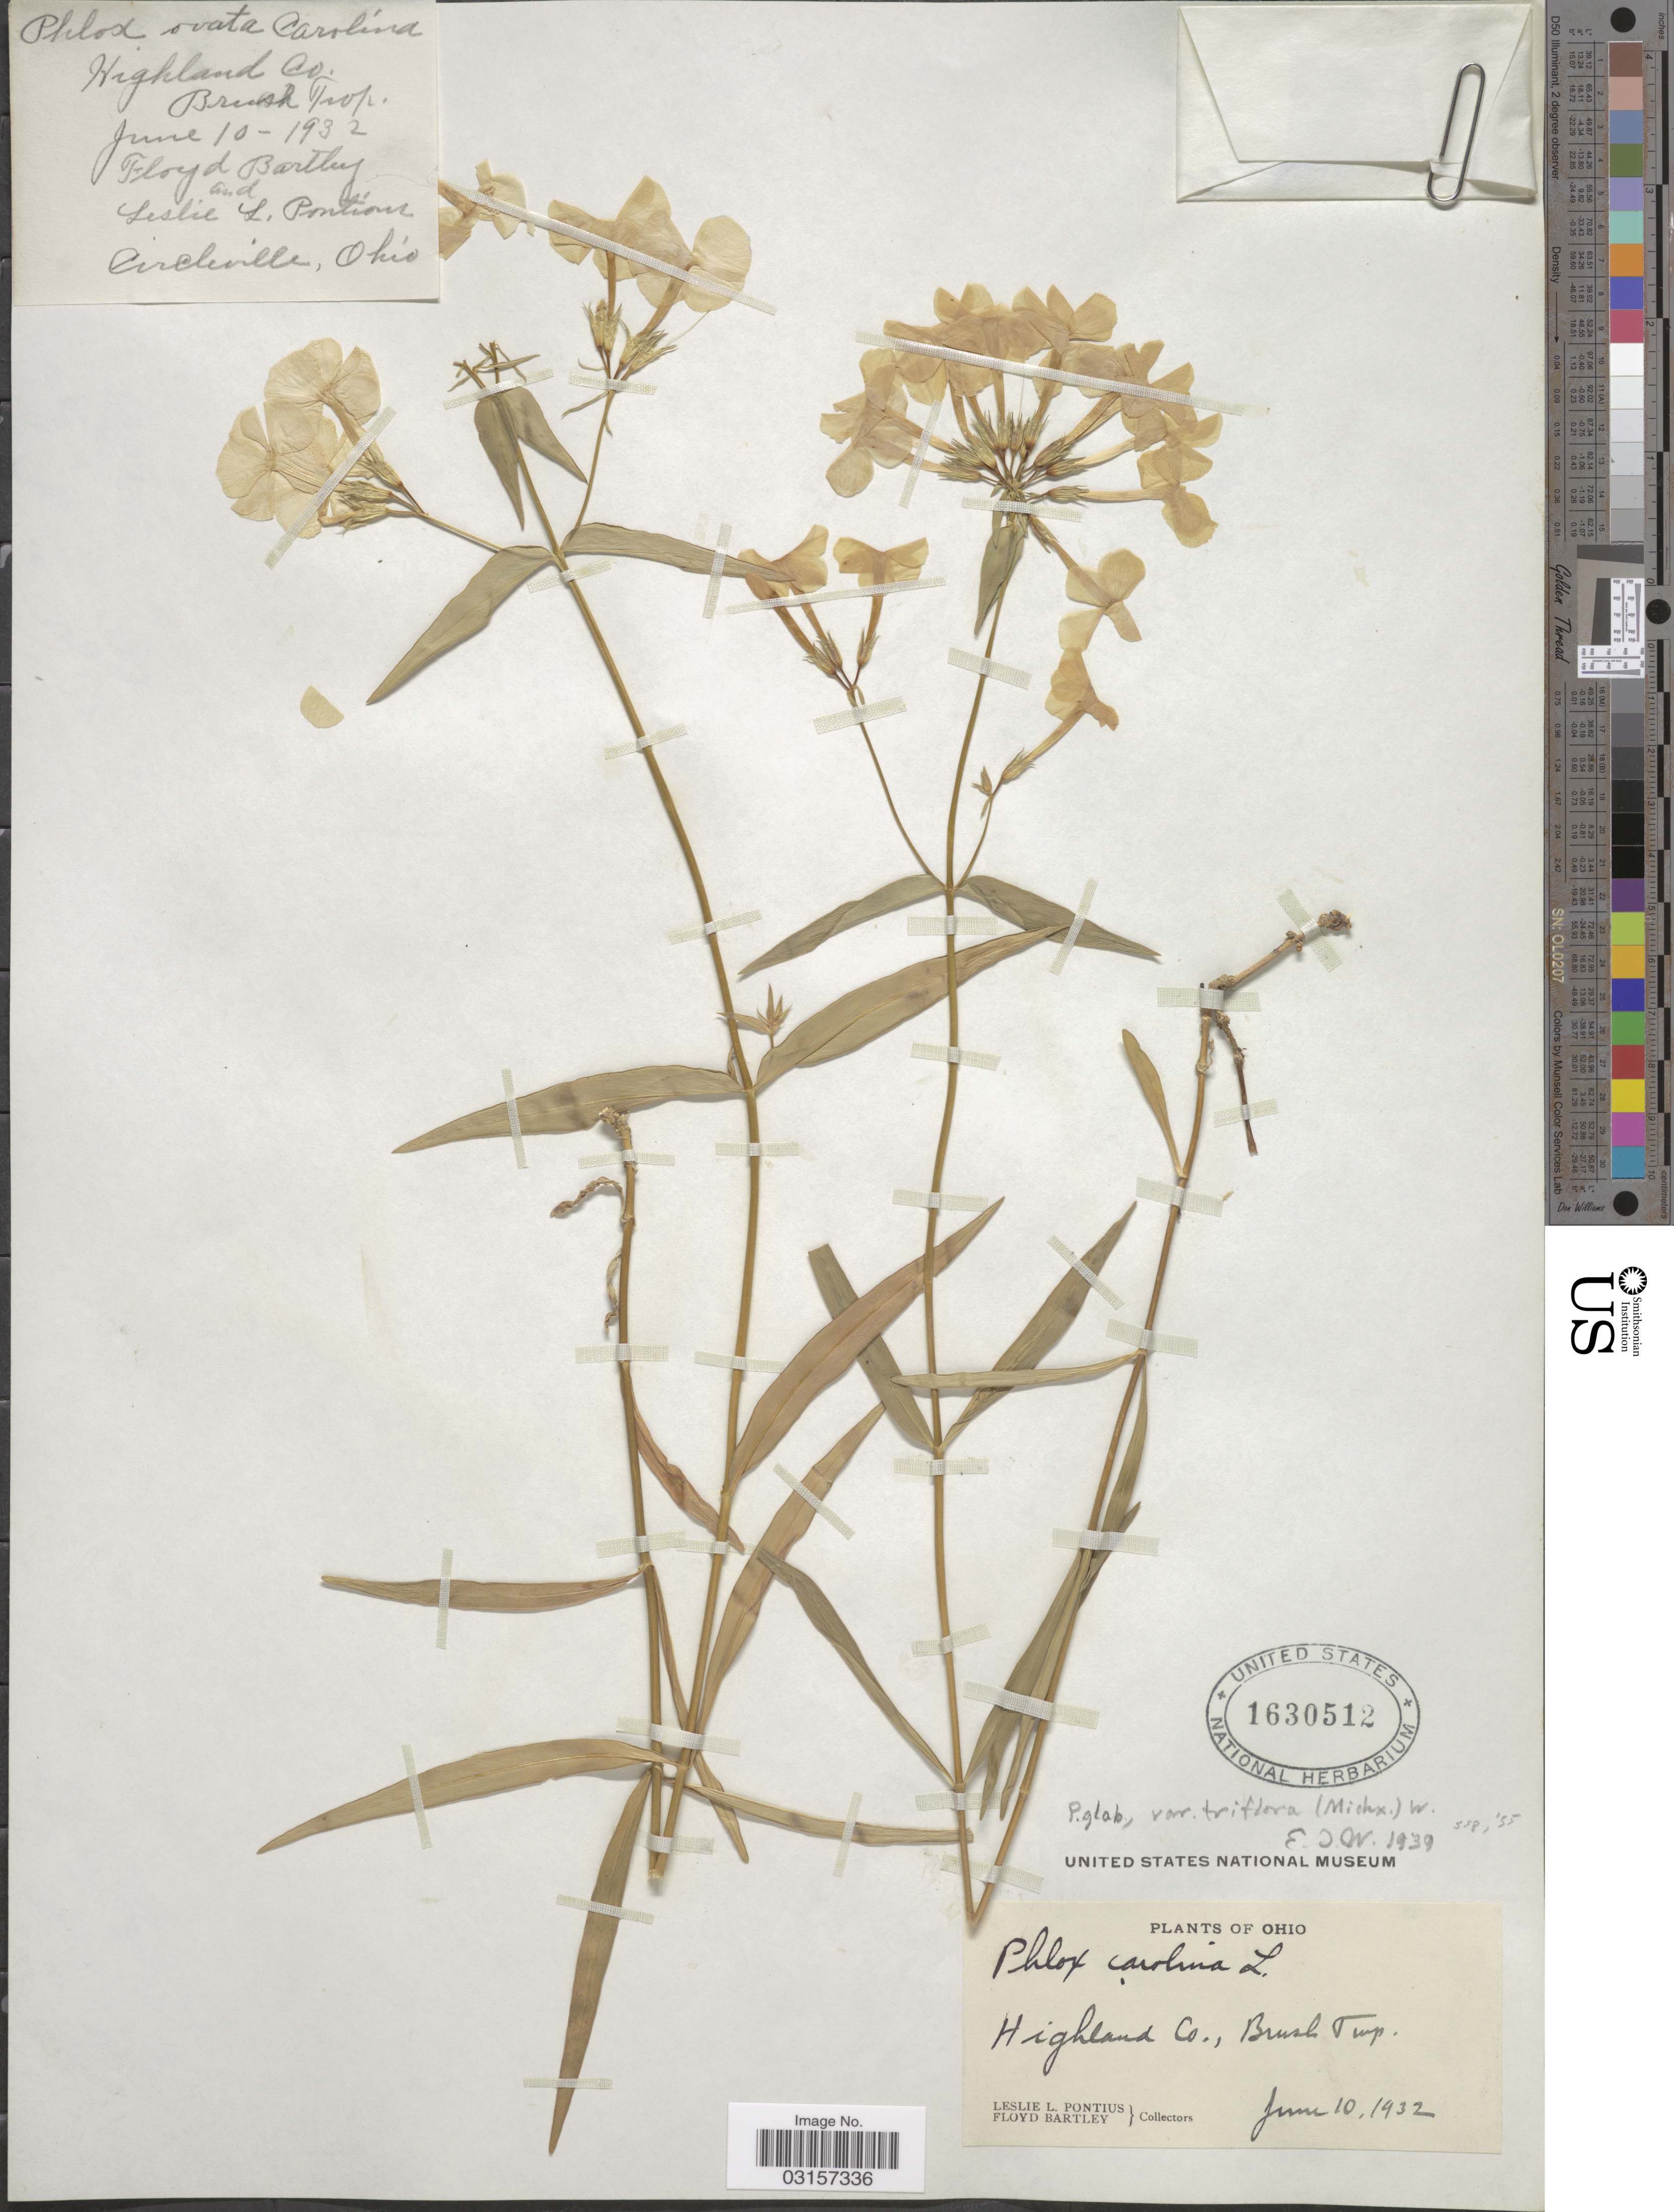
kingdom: Plantae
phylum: Tracheophyta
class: Magnoliopsida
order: Ericales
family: Polemoniaceae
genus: Phlox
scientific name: Phlox glaberrima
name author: L.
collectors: L. Pontius & F. Bartley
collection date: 1932-06-10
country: United States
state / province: Ohio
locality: Highland Co., Brush Twp. Circleville.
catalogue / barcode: US 1630512